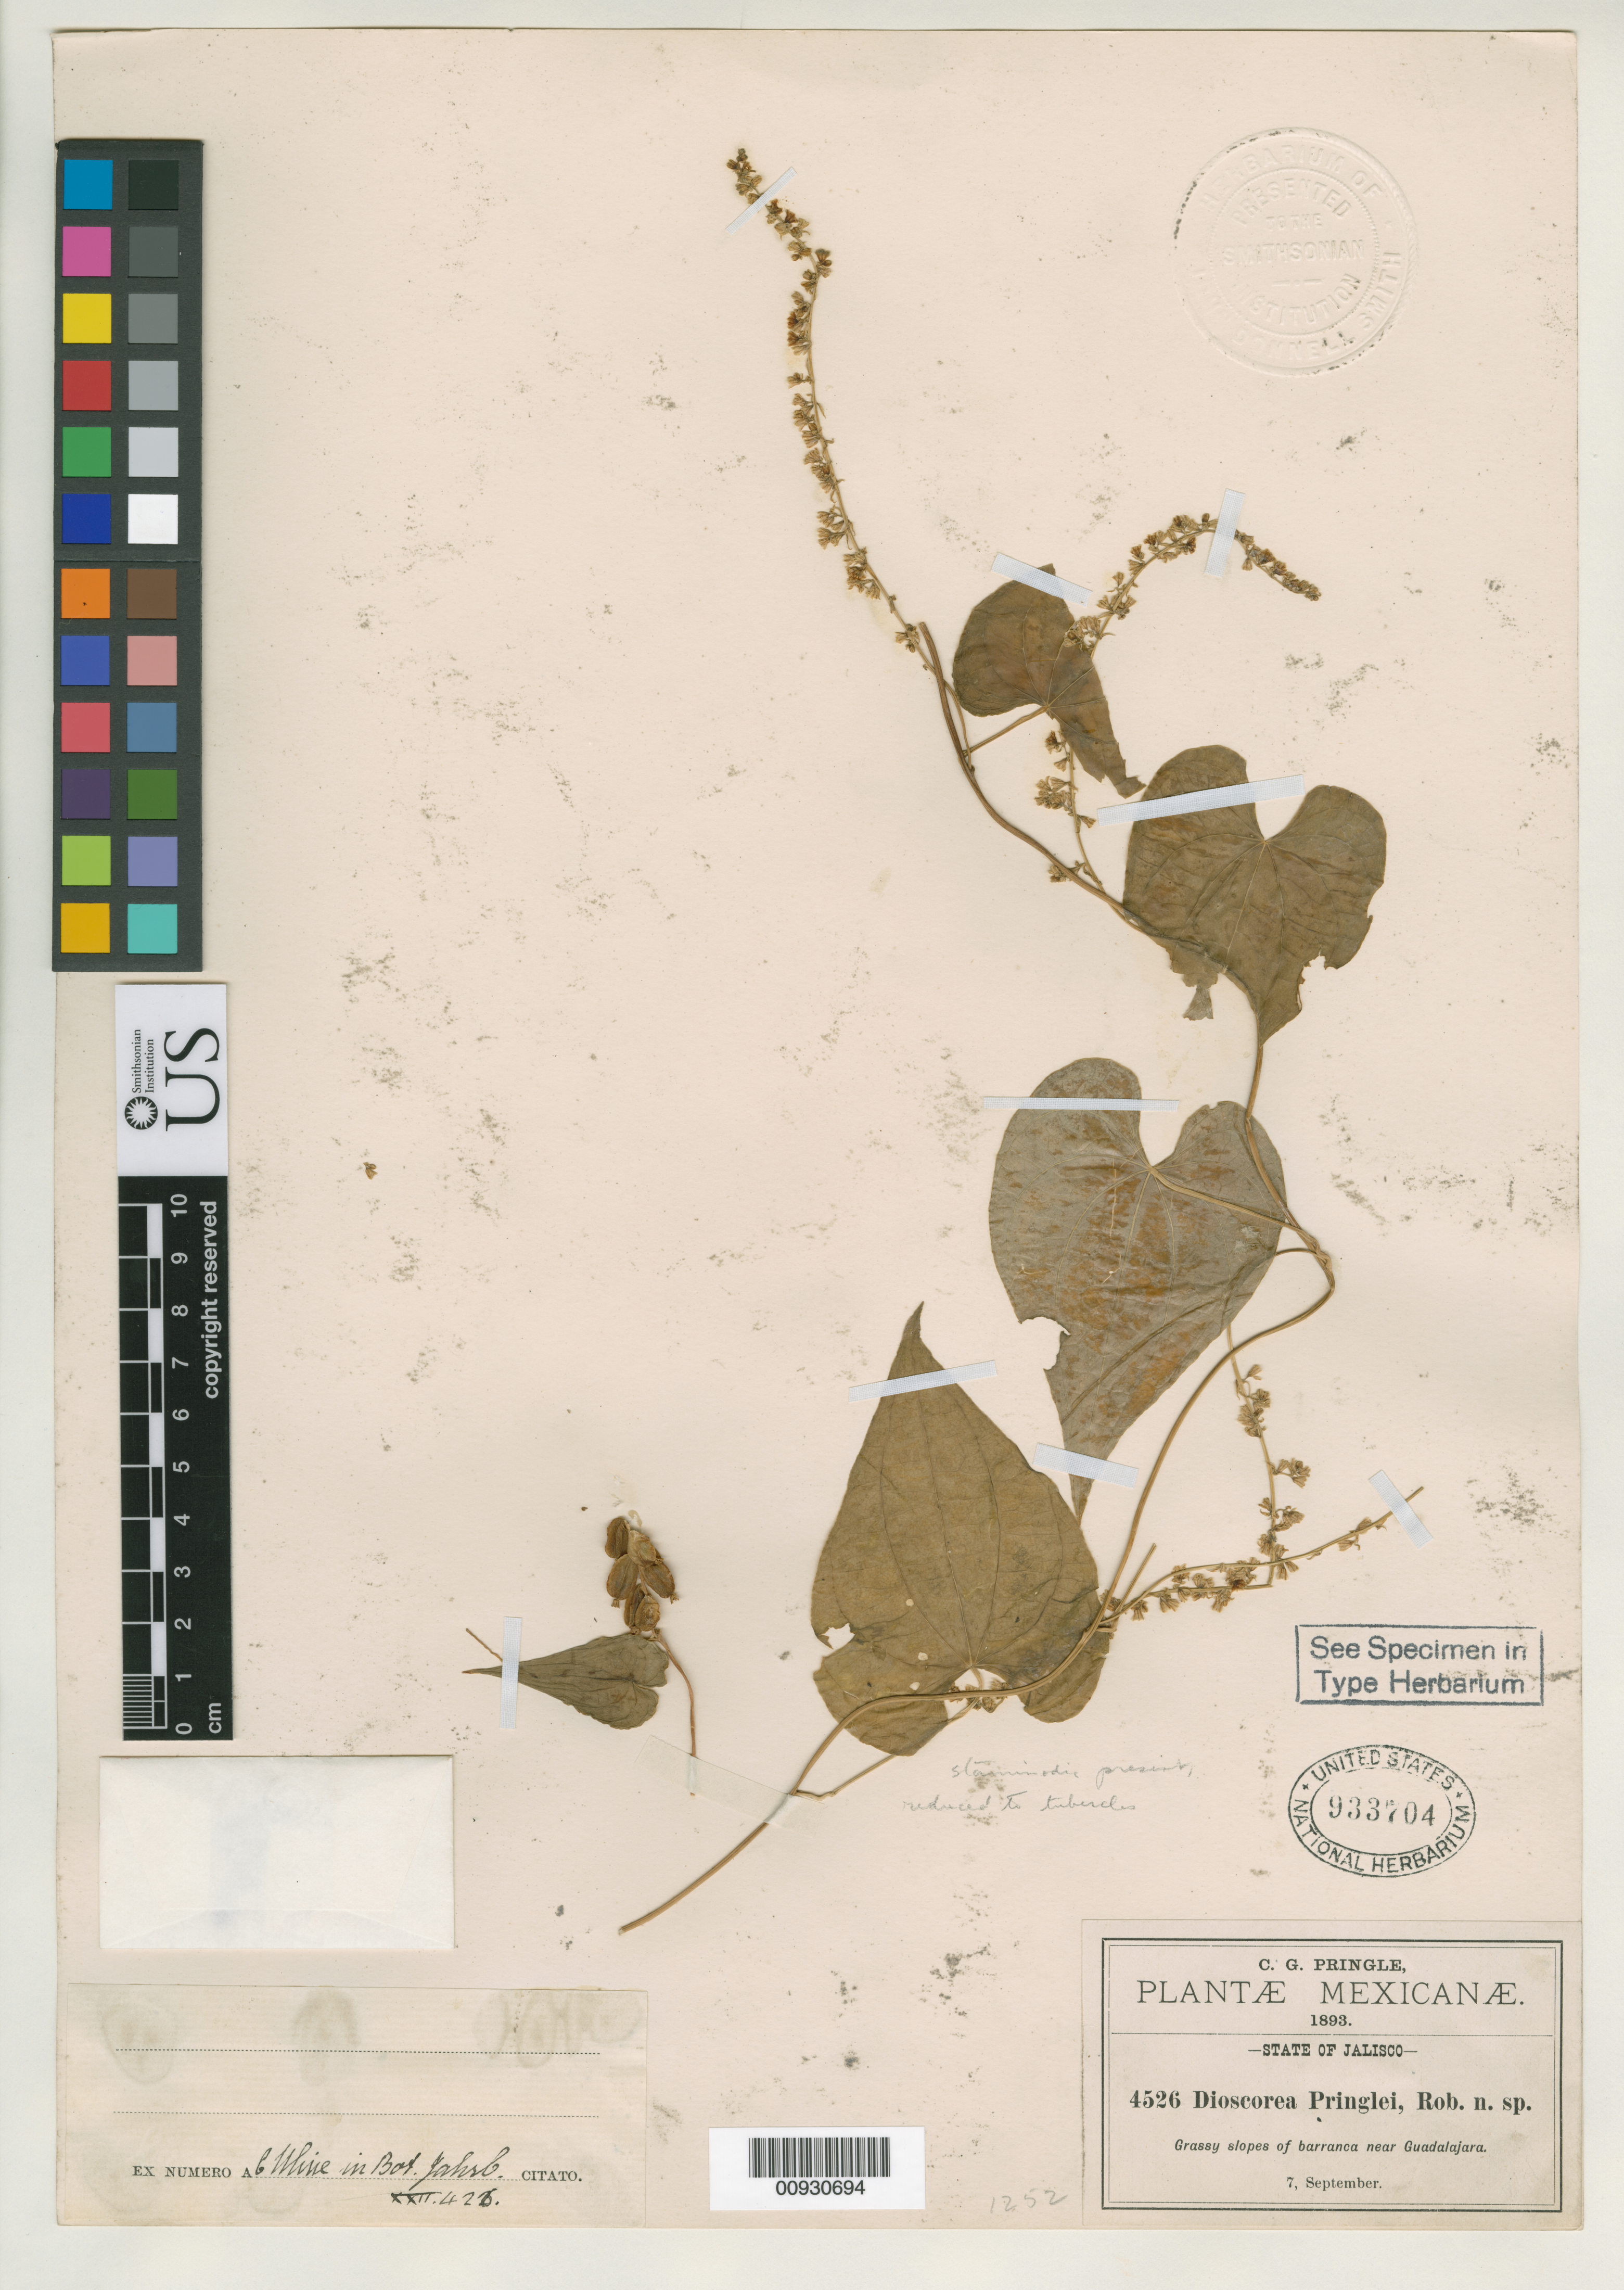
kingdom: Plantae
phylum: Tracheophyta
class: Liliopsida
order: Dioscoreales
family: Dioscoreaceae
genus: Dioscorea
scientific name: Dioscorea pringlei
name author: B.L. Rob.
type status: Isotype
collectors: C. G. Pringle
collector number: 4526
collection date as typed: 07 Sep 1893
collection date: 1893-09-07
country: Mexico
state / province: Jalisco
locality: Near Guadalajara.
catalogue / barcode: US 933704